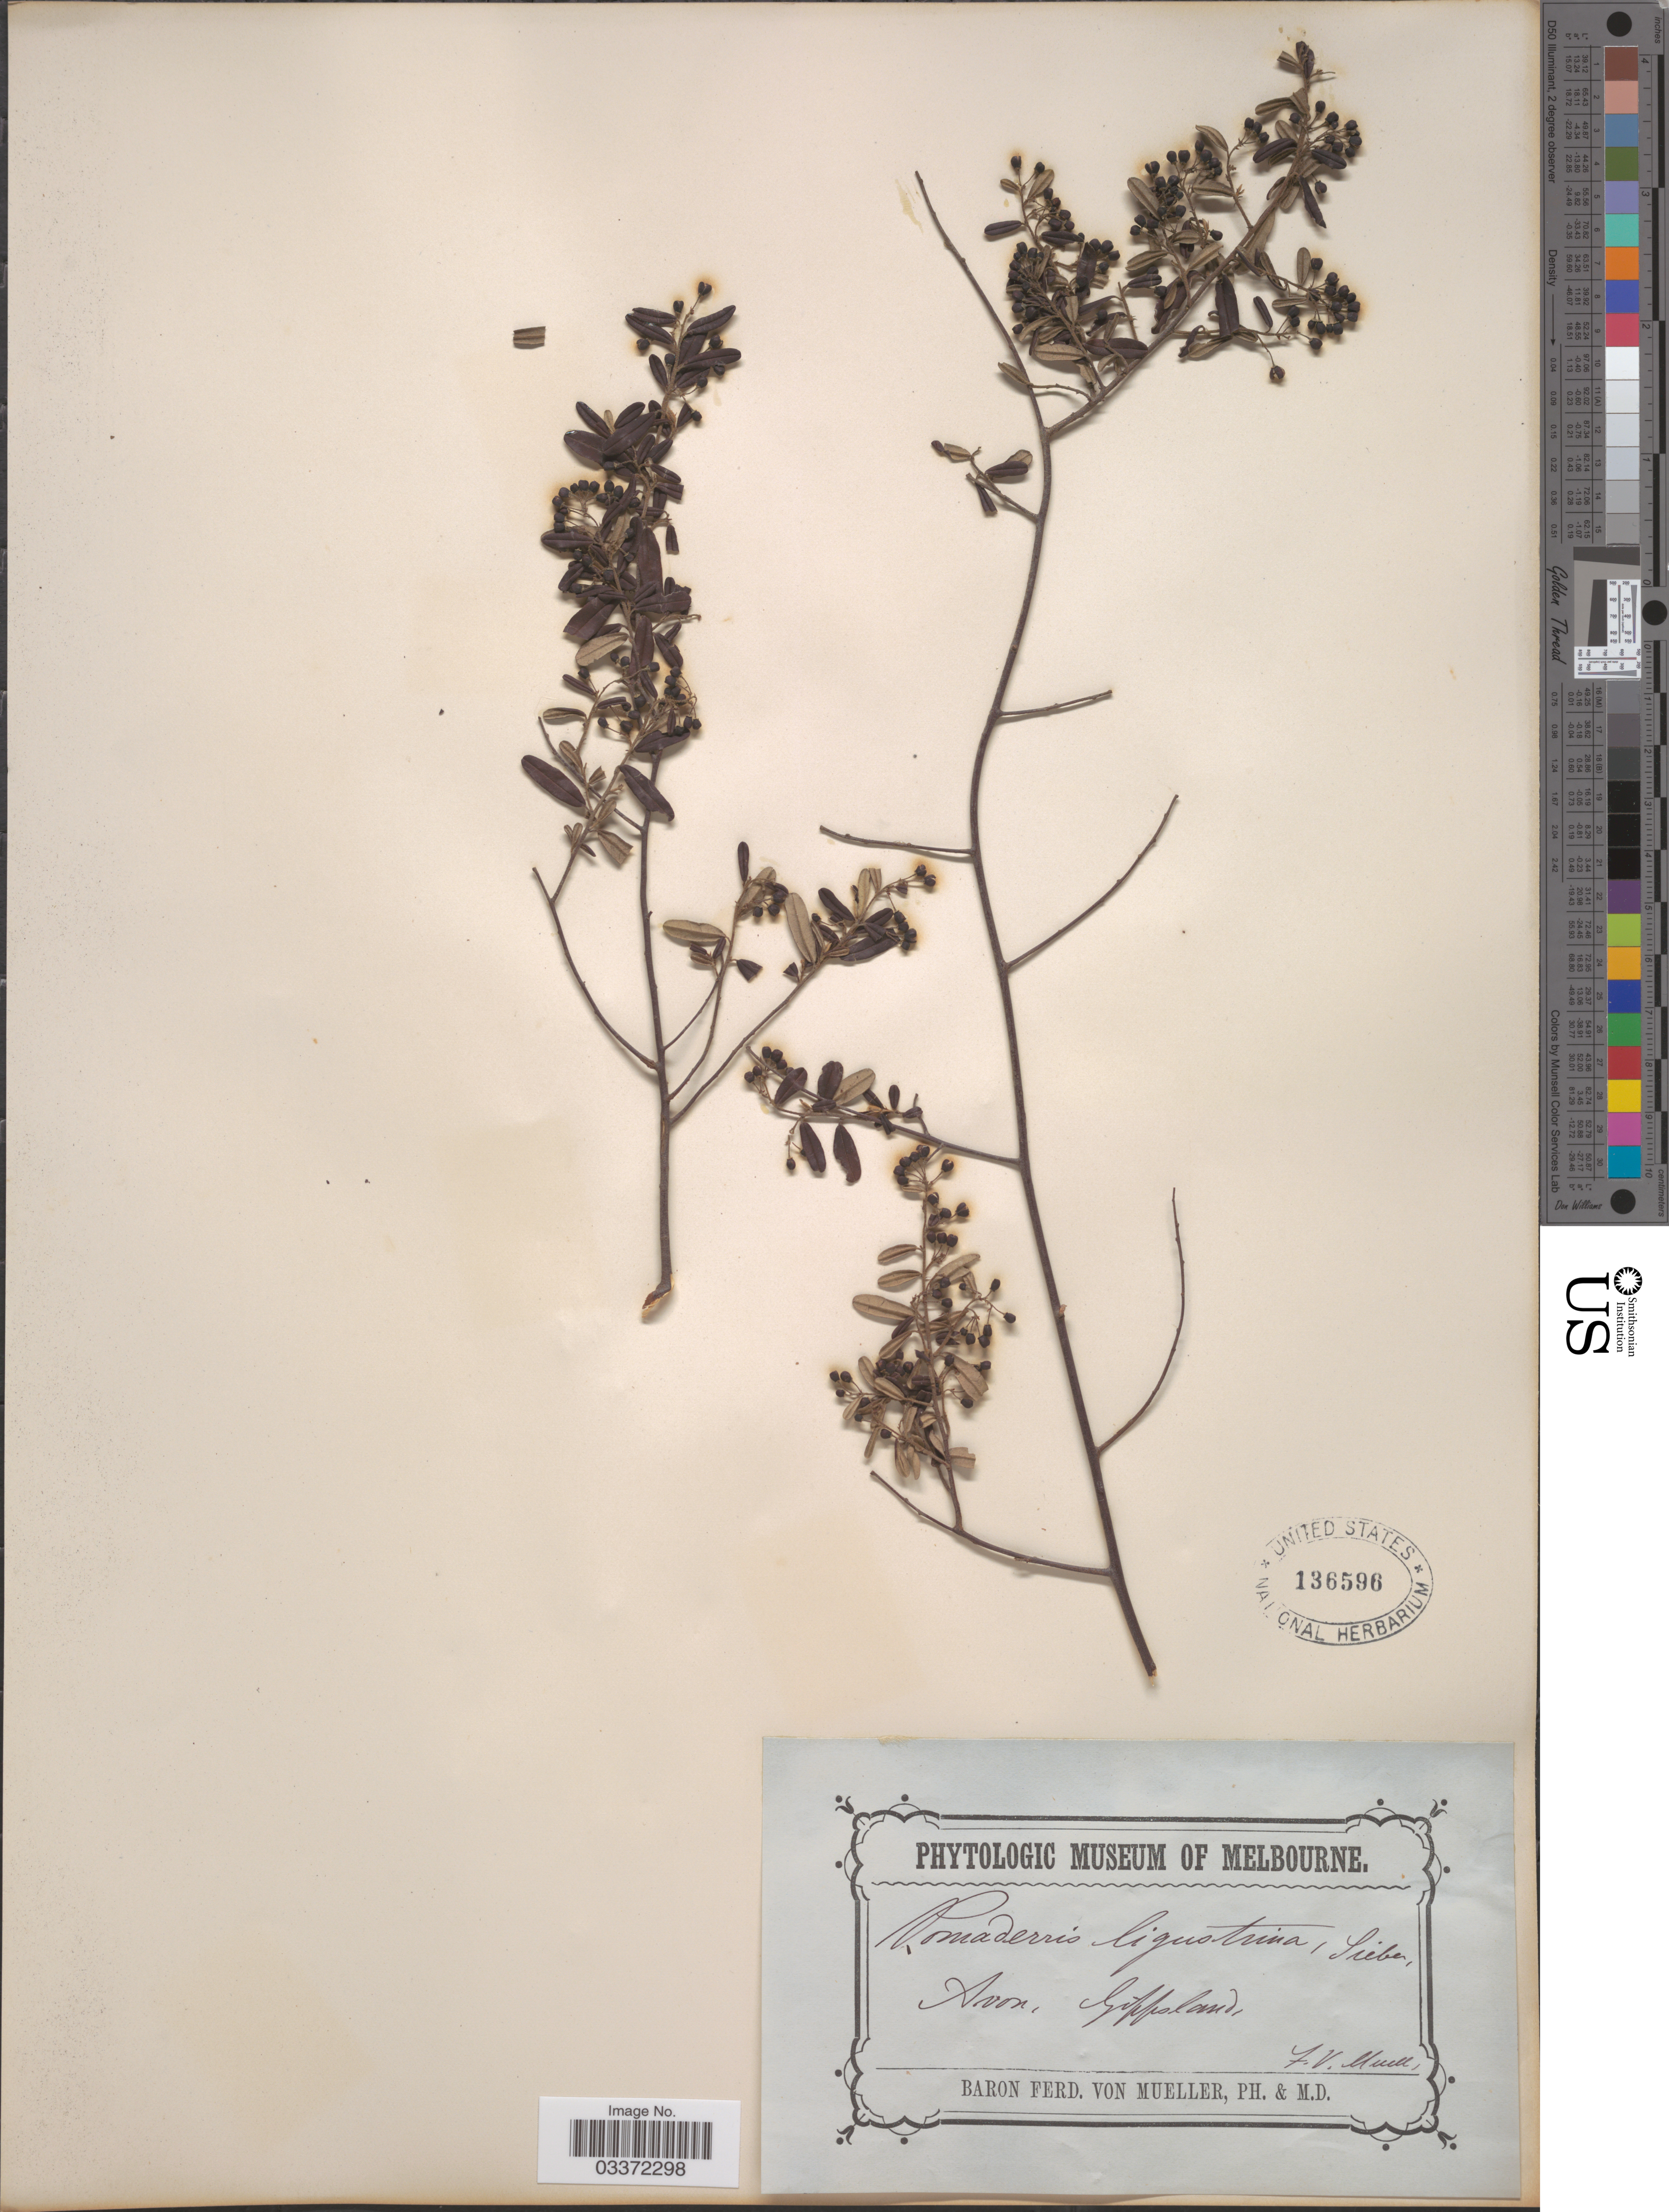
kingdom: Plantae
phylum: Tracheophyta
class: Magnoliopsida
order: Rosales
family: Rhamnaceae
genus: Pomaderris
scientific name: Pomaderris ligustrina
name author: Sieber ex DC.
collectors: F. Mueller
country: Australia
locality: Avon, Gippsland.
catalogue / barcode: US 136596